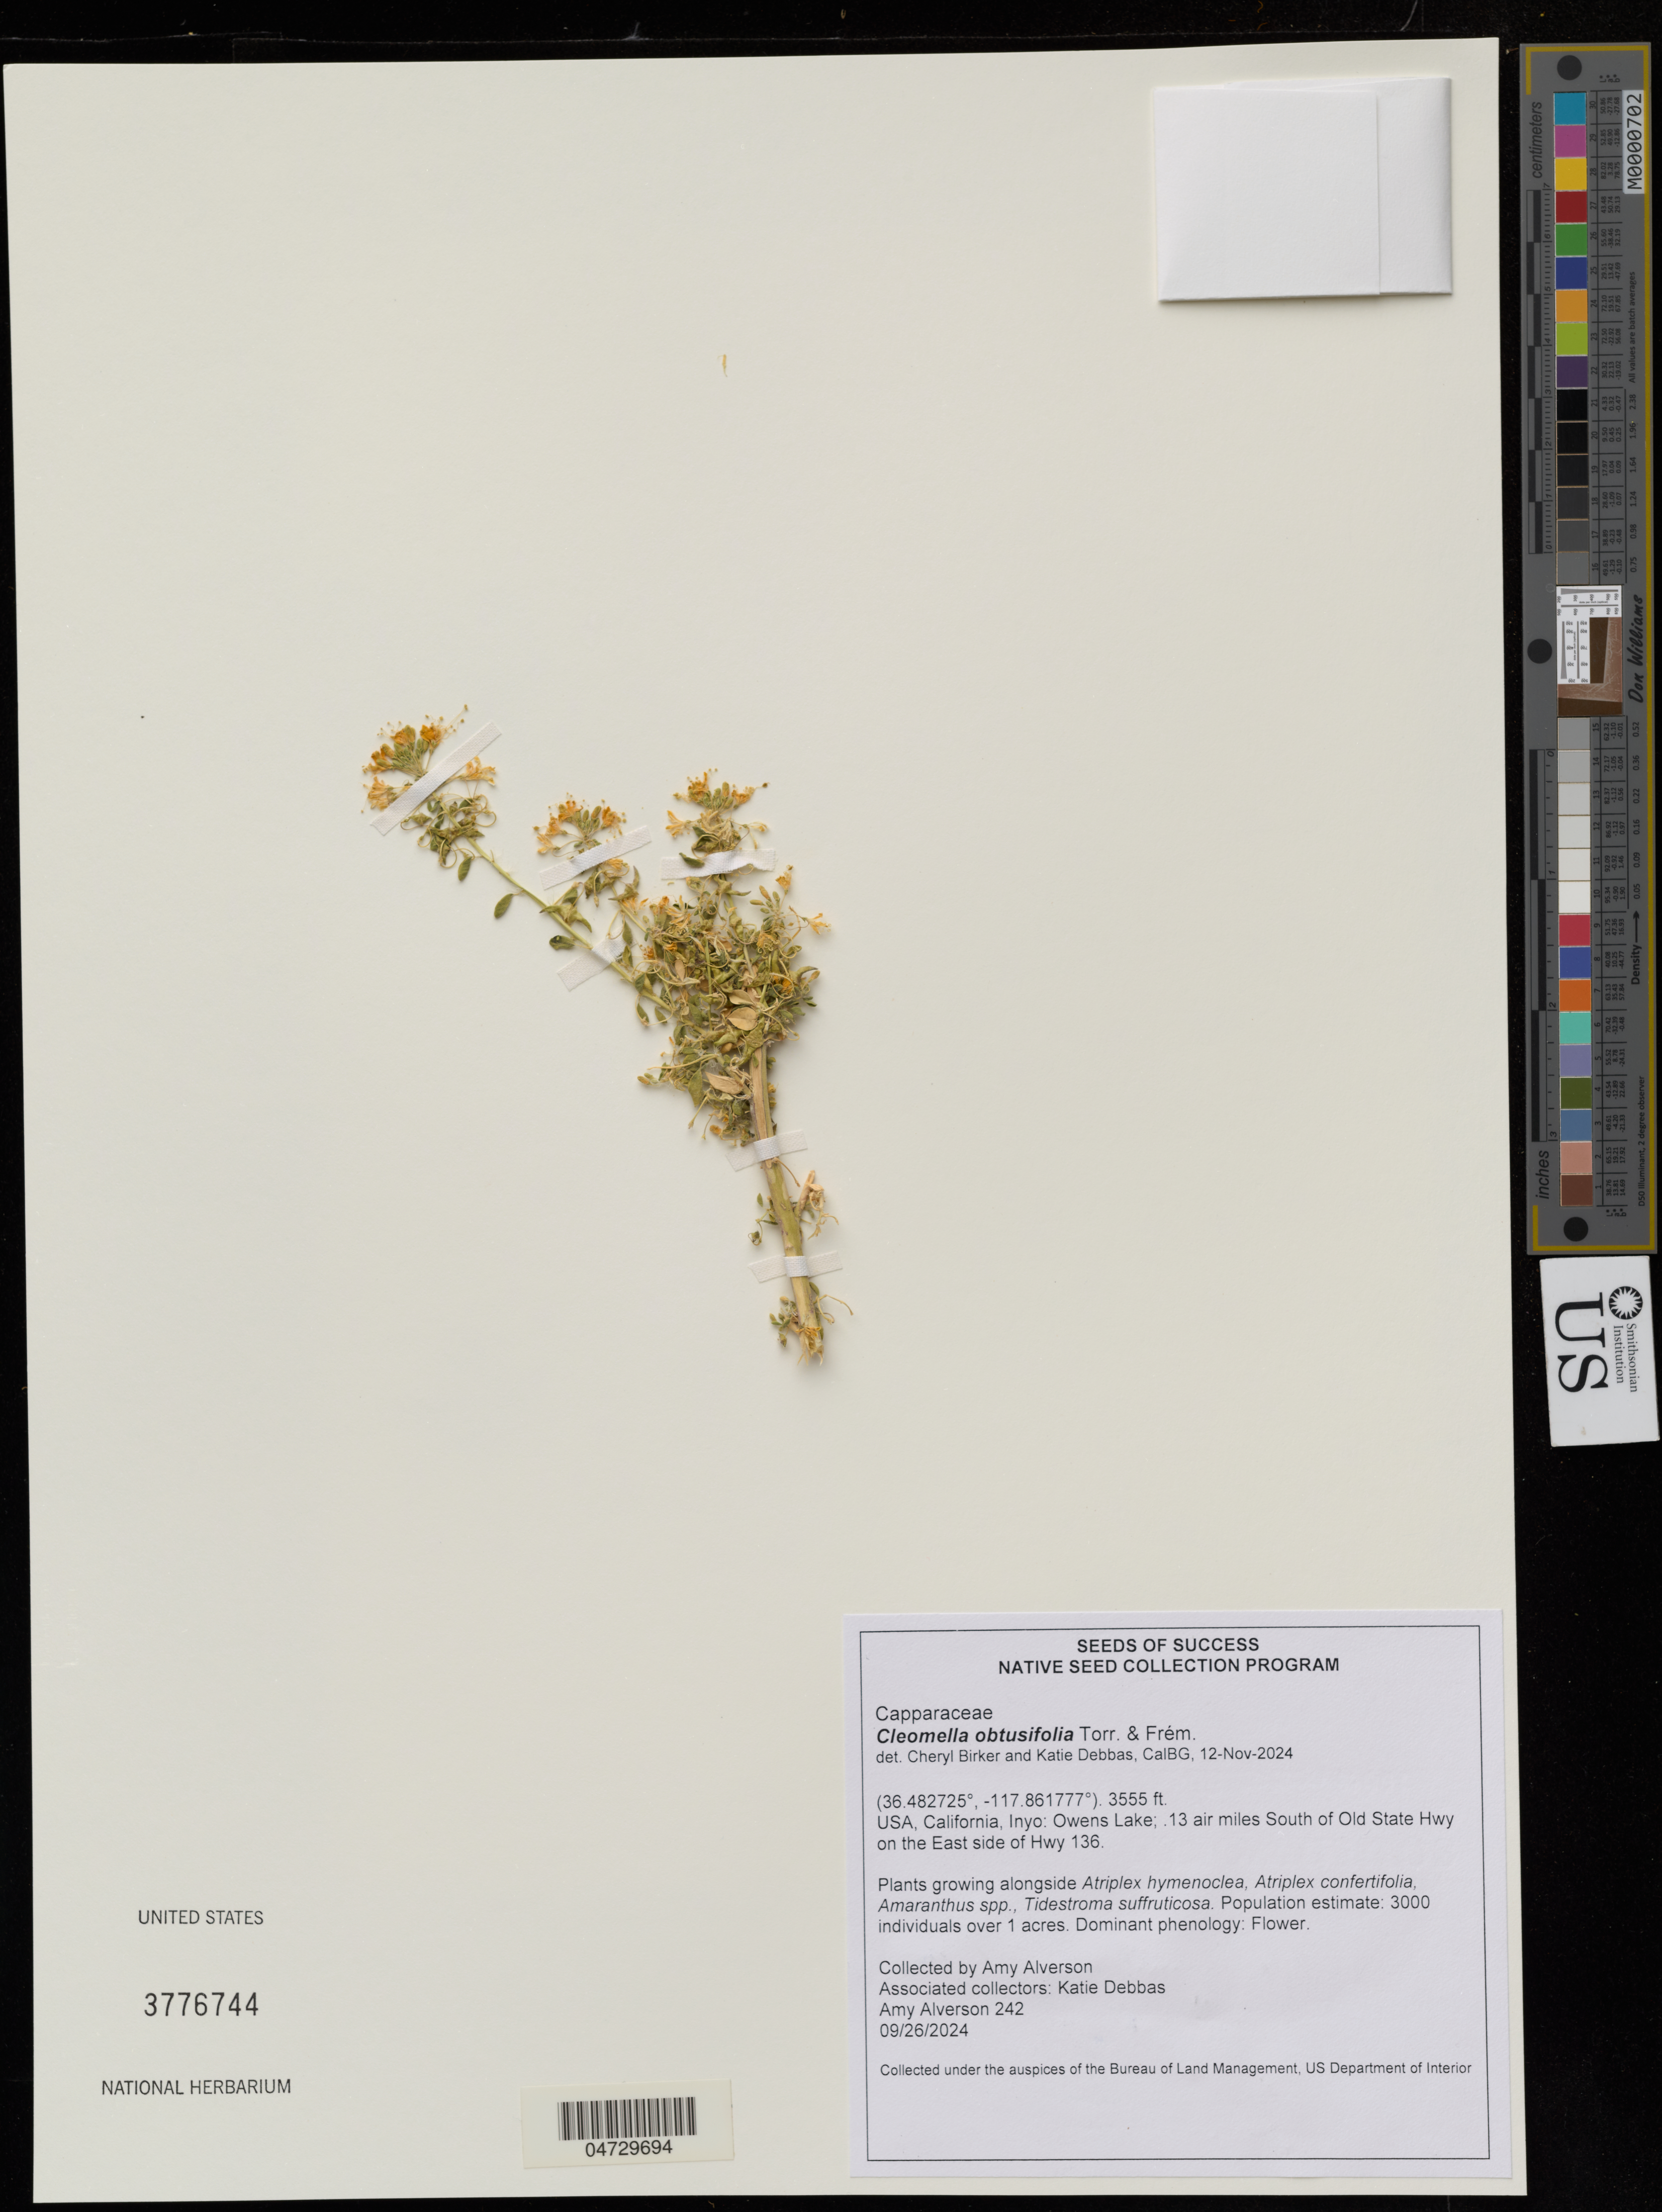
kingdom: Plantae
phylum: Tracheophyta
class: Magnoliopsida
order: Brassicales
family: Cleomaceae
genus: Cleomella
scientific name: Cleomella obtusifolia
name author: Torr. & Frém.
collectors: A. Alverson & K. Debbas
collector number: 242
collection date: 2024-09-26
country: United States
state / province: California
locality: Inyo: Owens Lake; .13 air miles South of Old State Hwy on the East side of Hwy 136.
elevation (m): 1084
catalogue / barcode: US 3776744